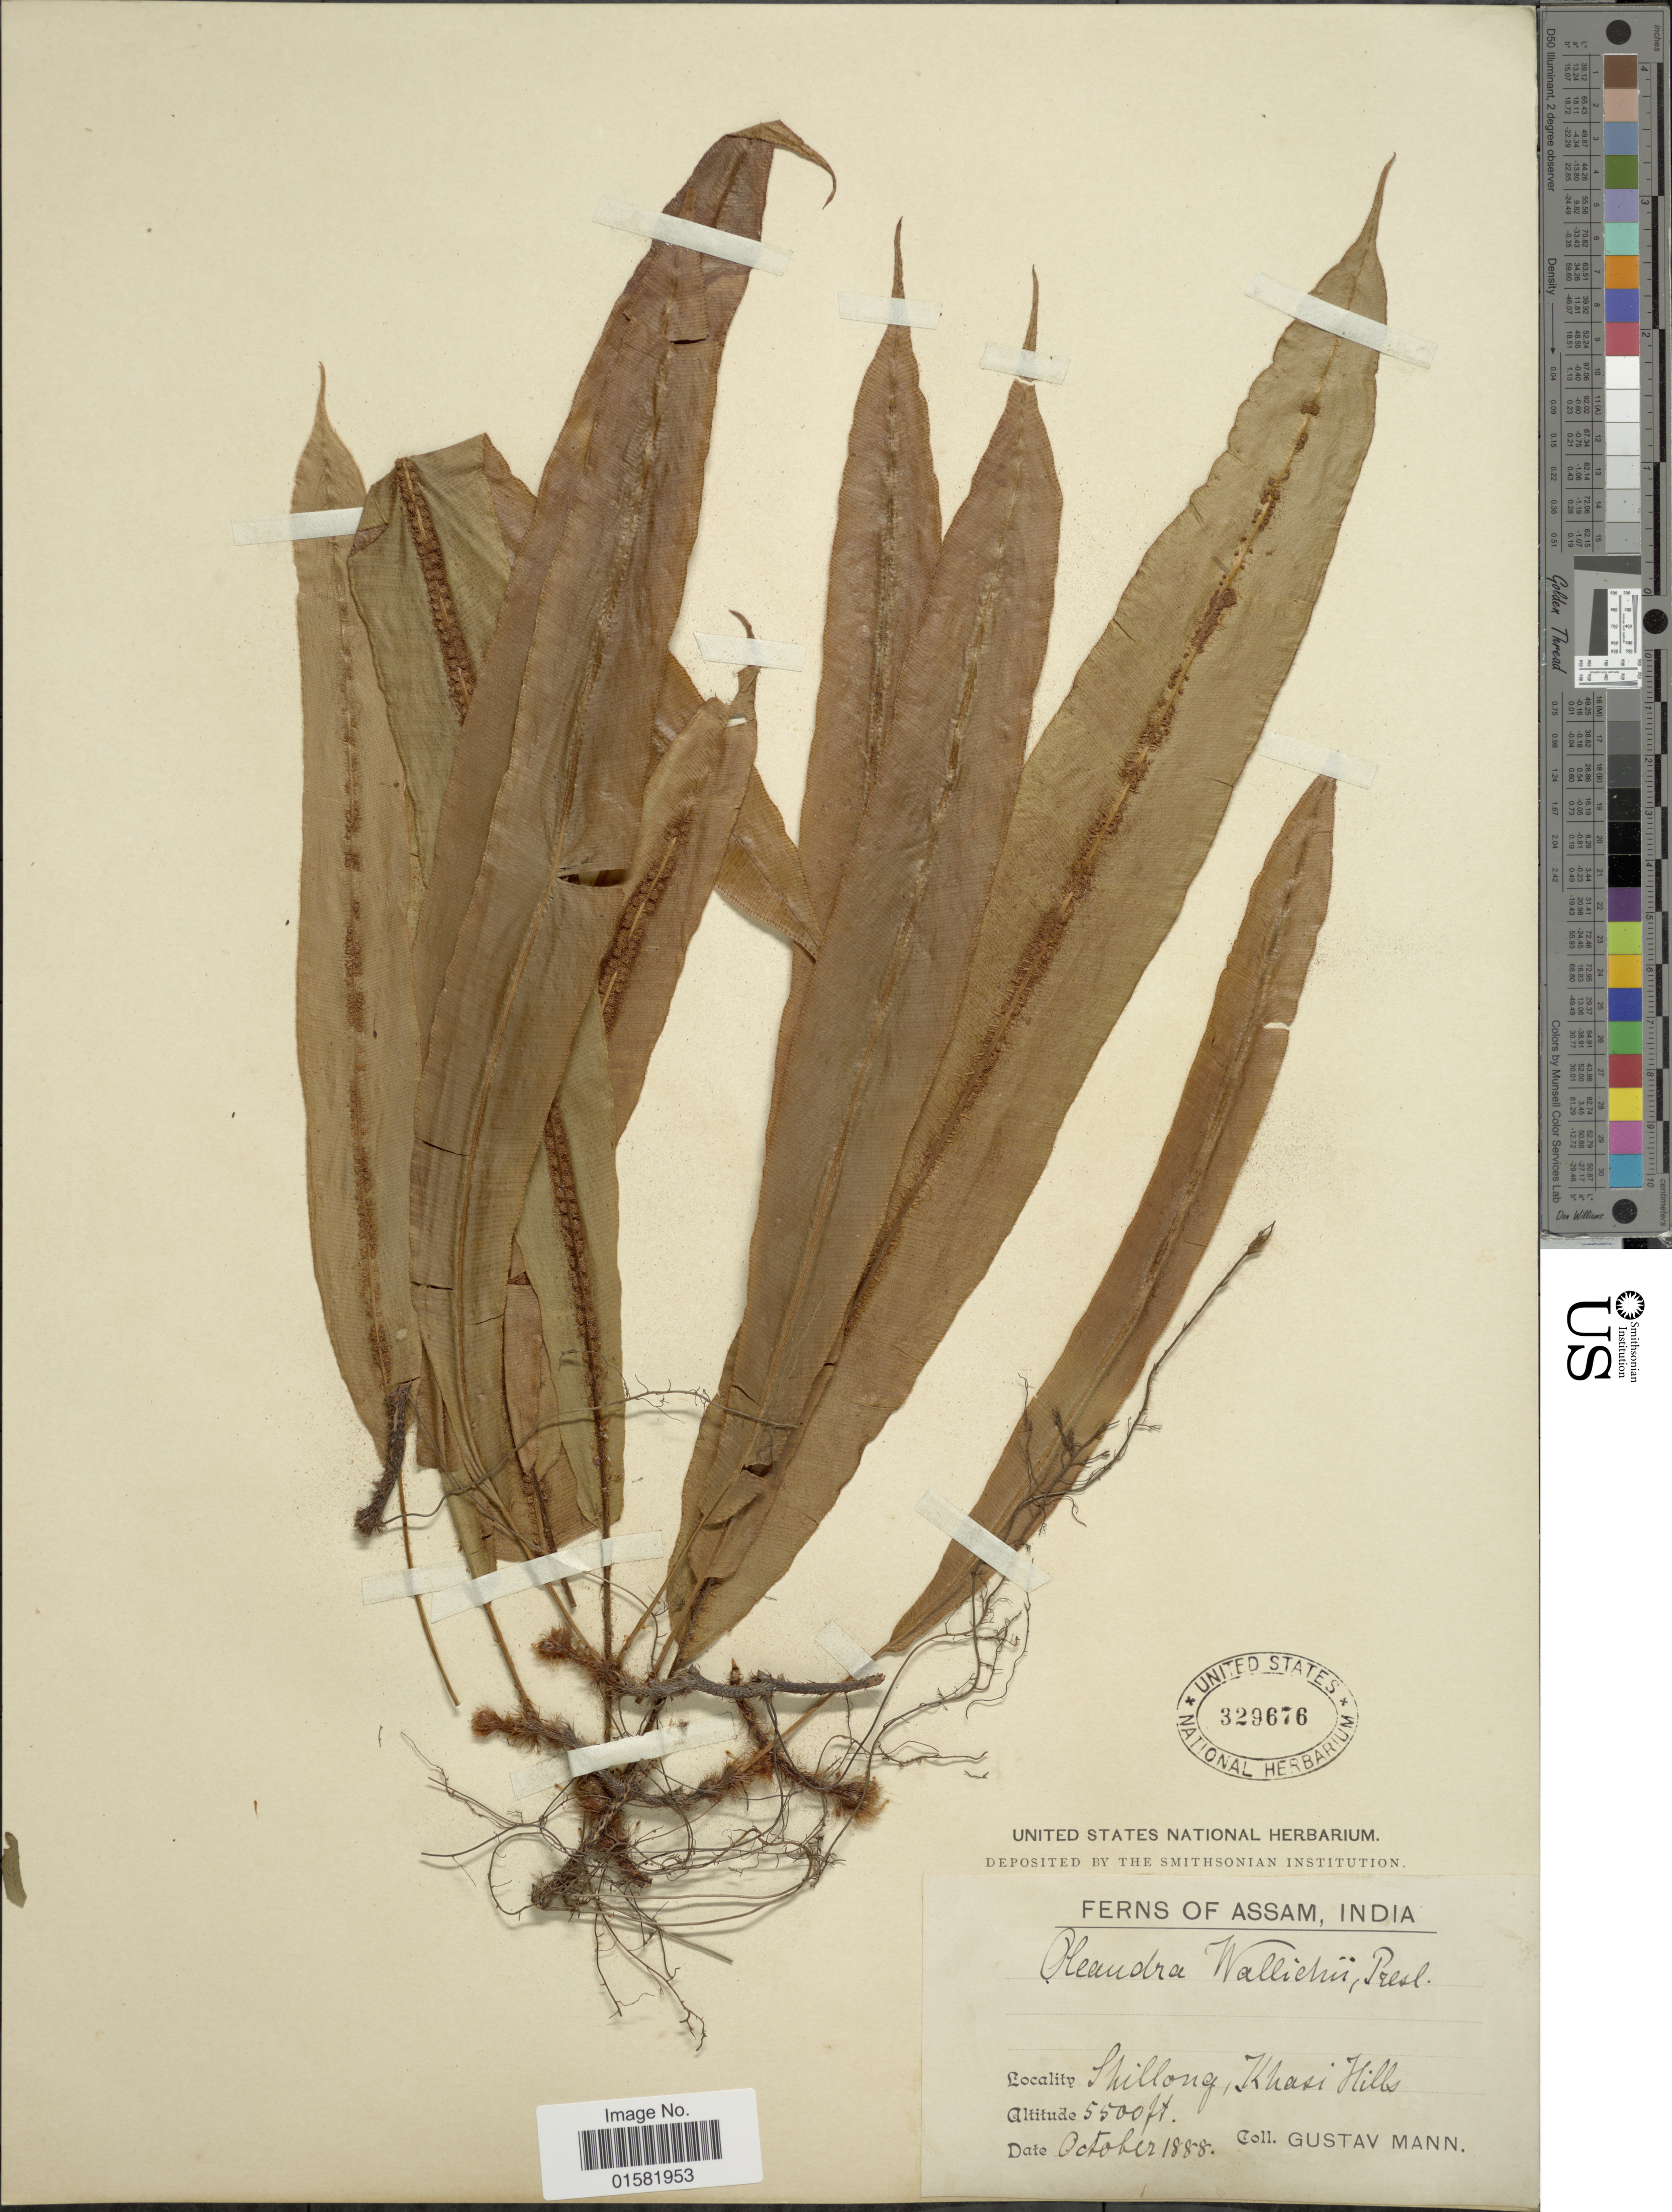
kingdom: Plantae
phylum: Tracheophyta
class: Polypodiopsida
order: Polypodiales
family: Oleandraceae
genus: Oleandra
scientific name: Oleandra wallichii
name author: (Hook.) C. Presl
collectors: G. Mann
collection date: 1888-10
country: India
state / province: Meghalaya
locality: Assam, India, Shillong, Khasi Hills.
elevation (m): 1676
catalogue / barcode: US 329676